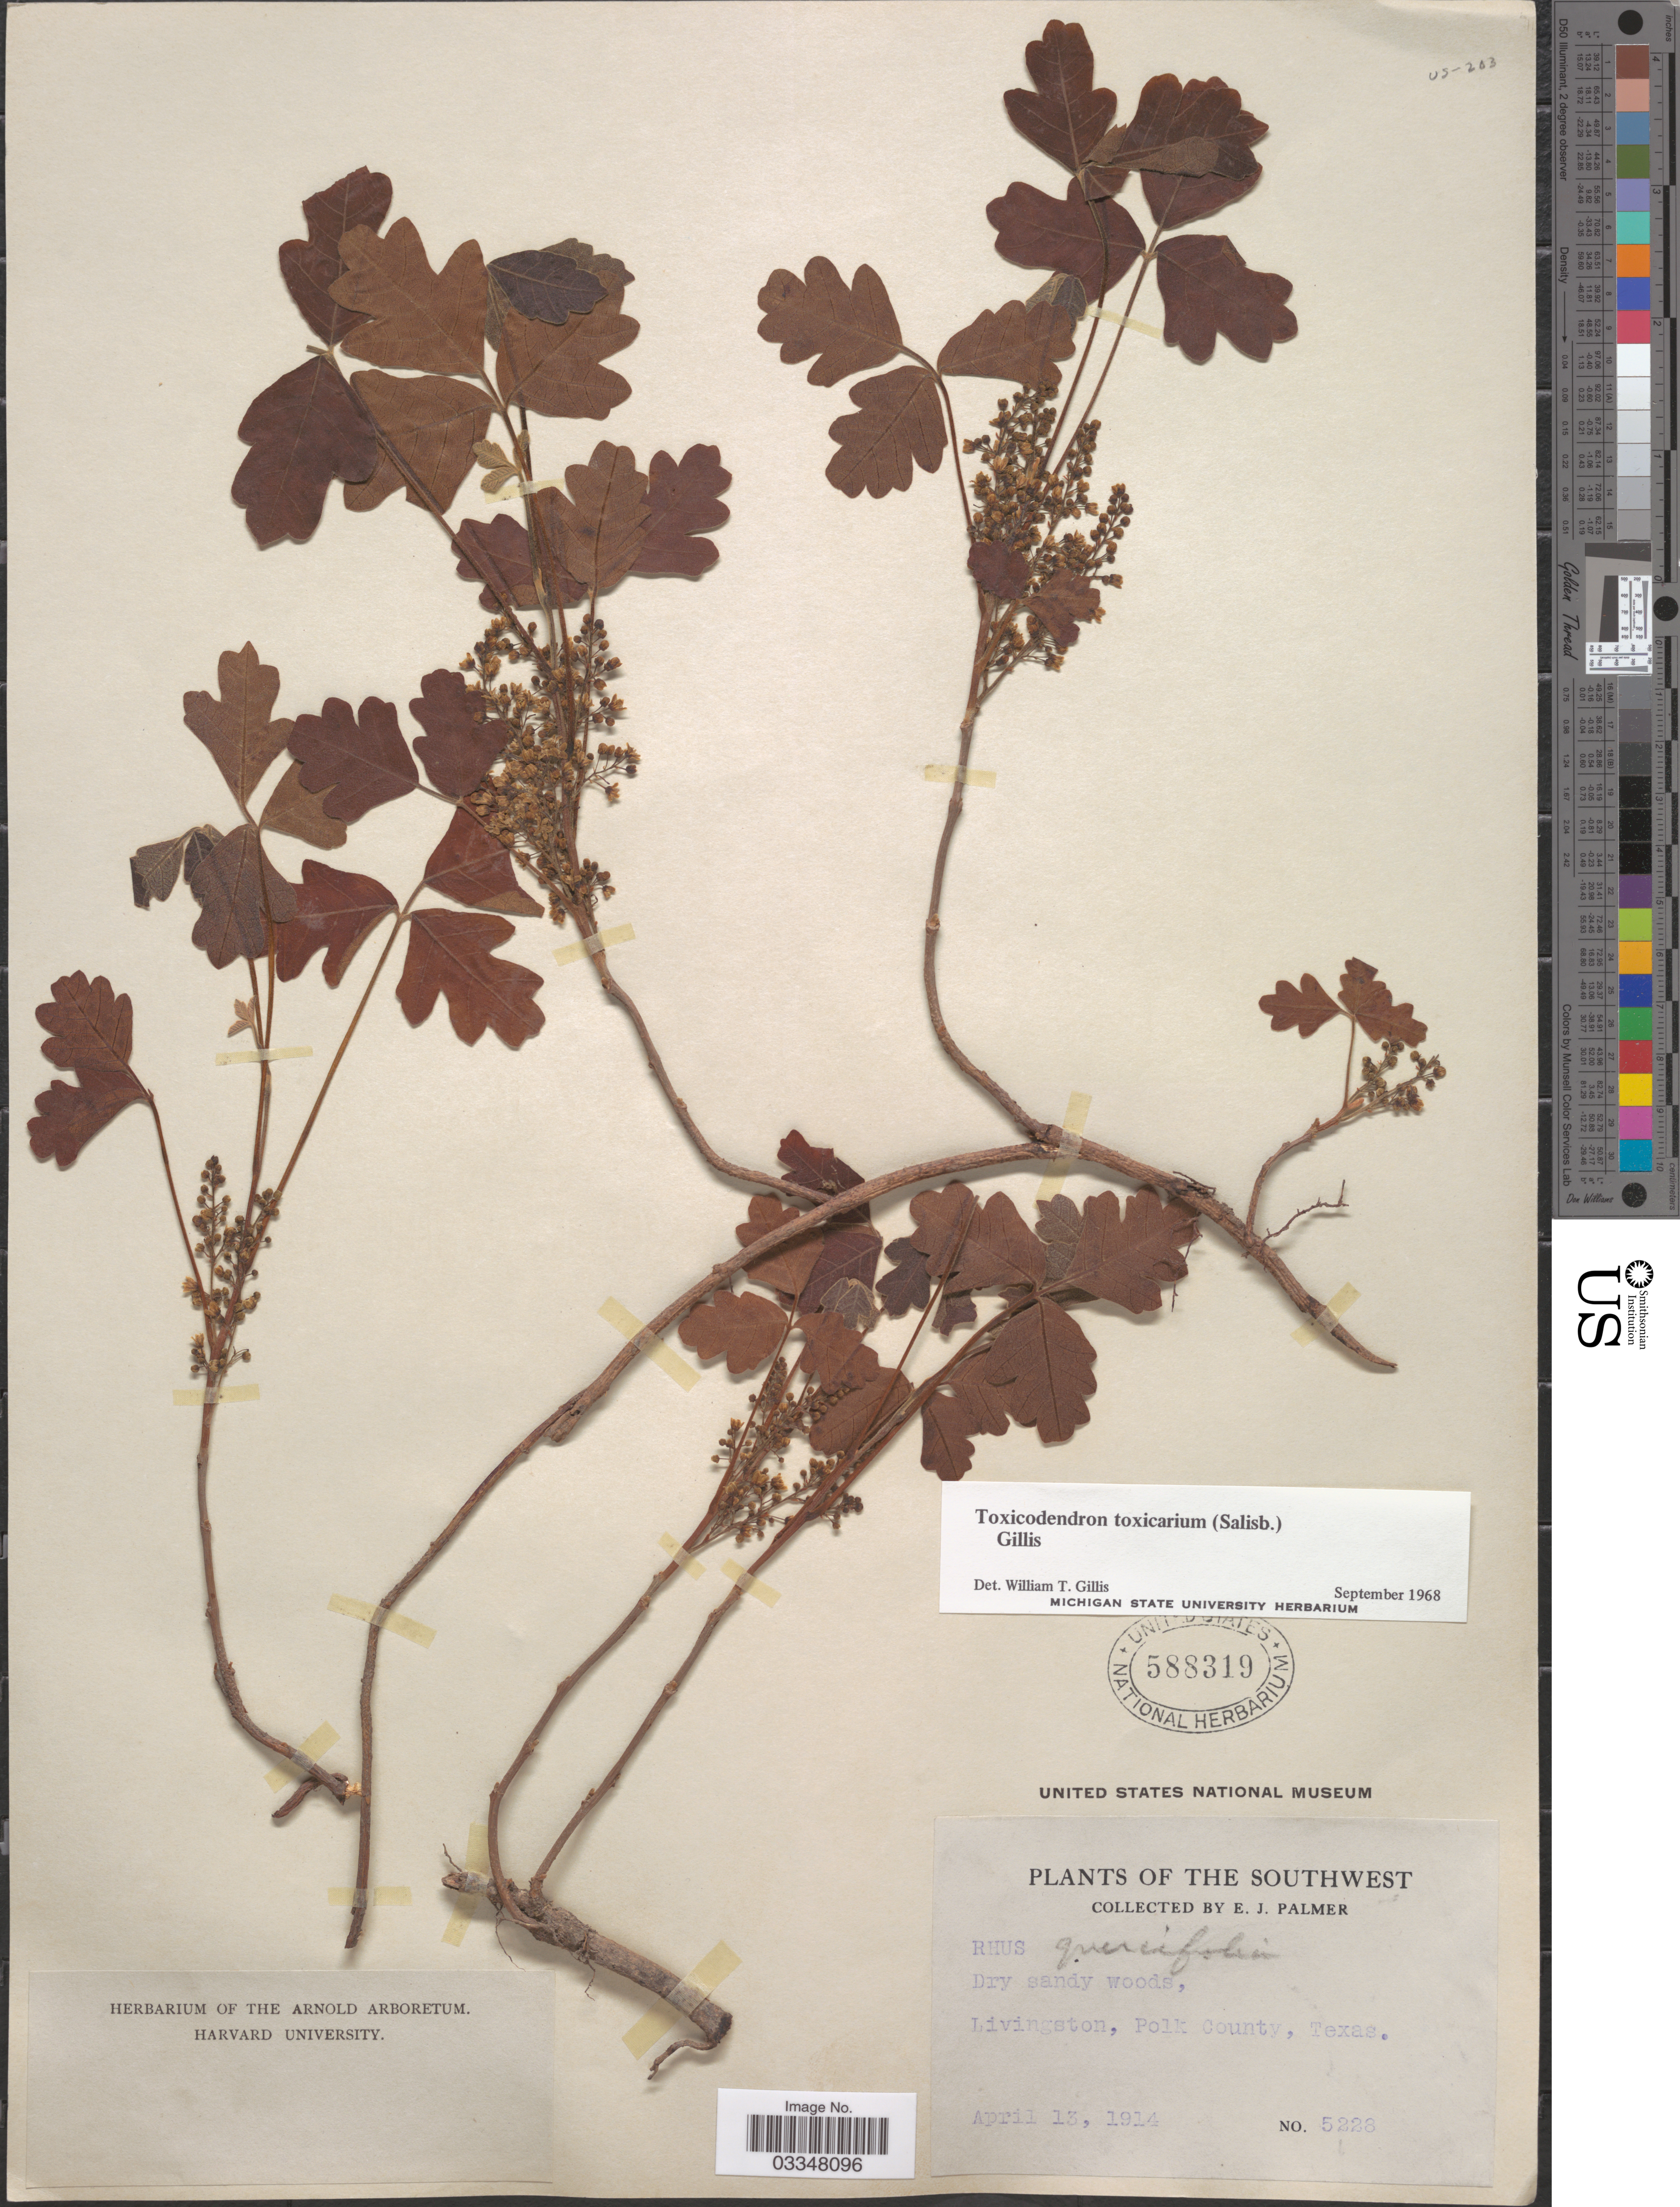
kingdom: Plantae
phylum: Tracheophyta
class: Magnoliopsida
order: Sapindales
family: Anacardiaceae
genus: Toxicodendron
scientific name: Toxicodendron toxicarium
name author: Gillis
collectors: E. J. Palmer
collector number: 5228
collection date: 1914-04-13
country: United States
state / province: Texas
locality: The Southwest. Livingston, Polk County.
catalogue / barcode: US 588319